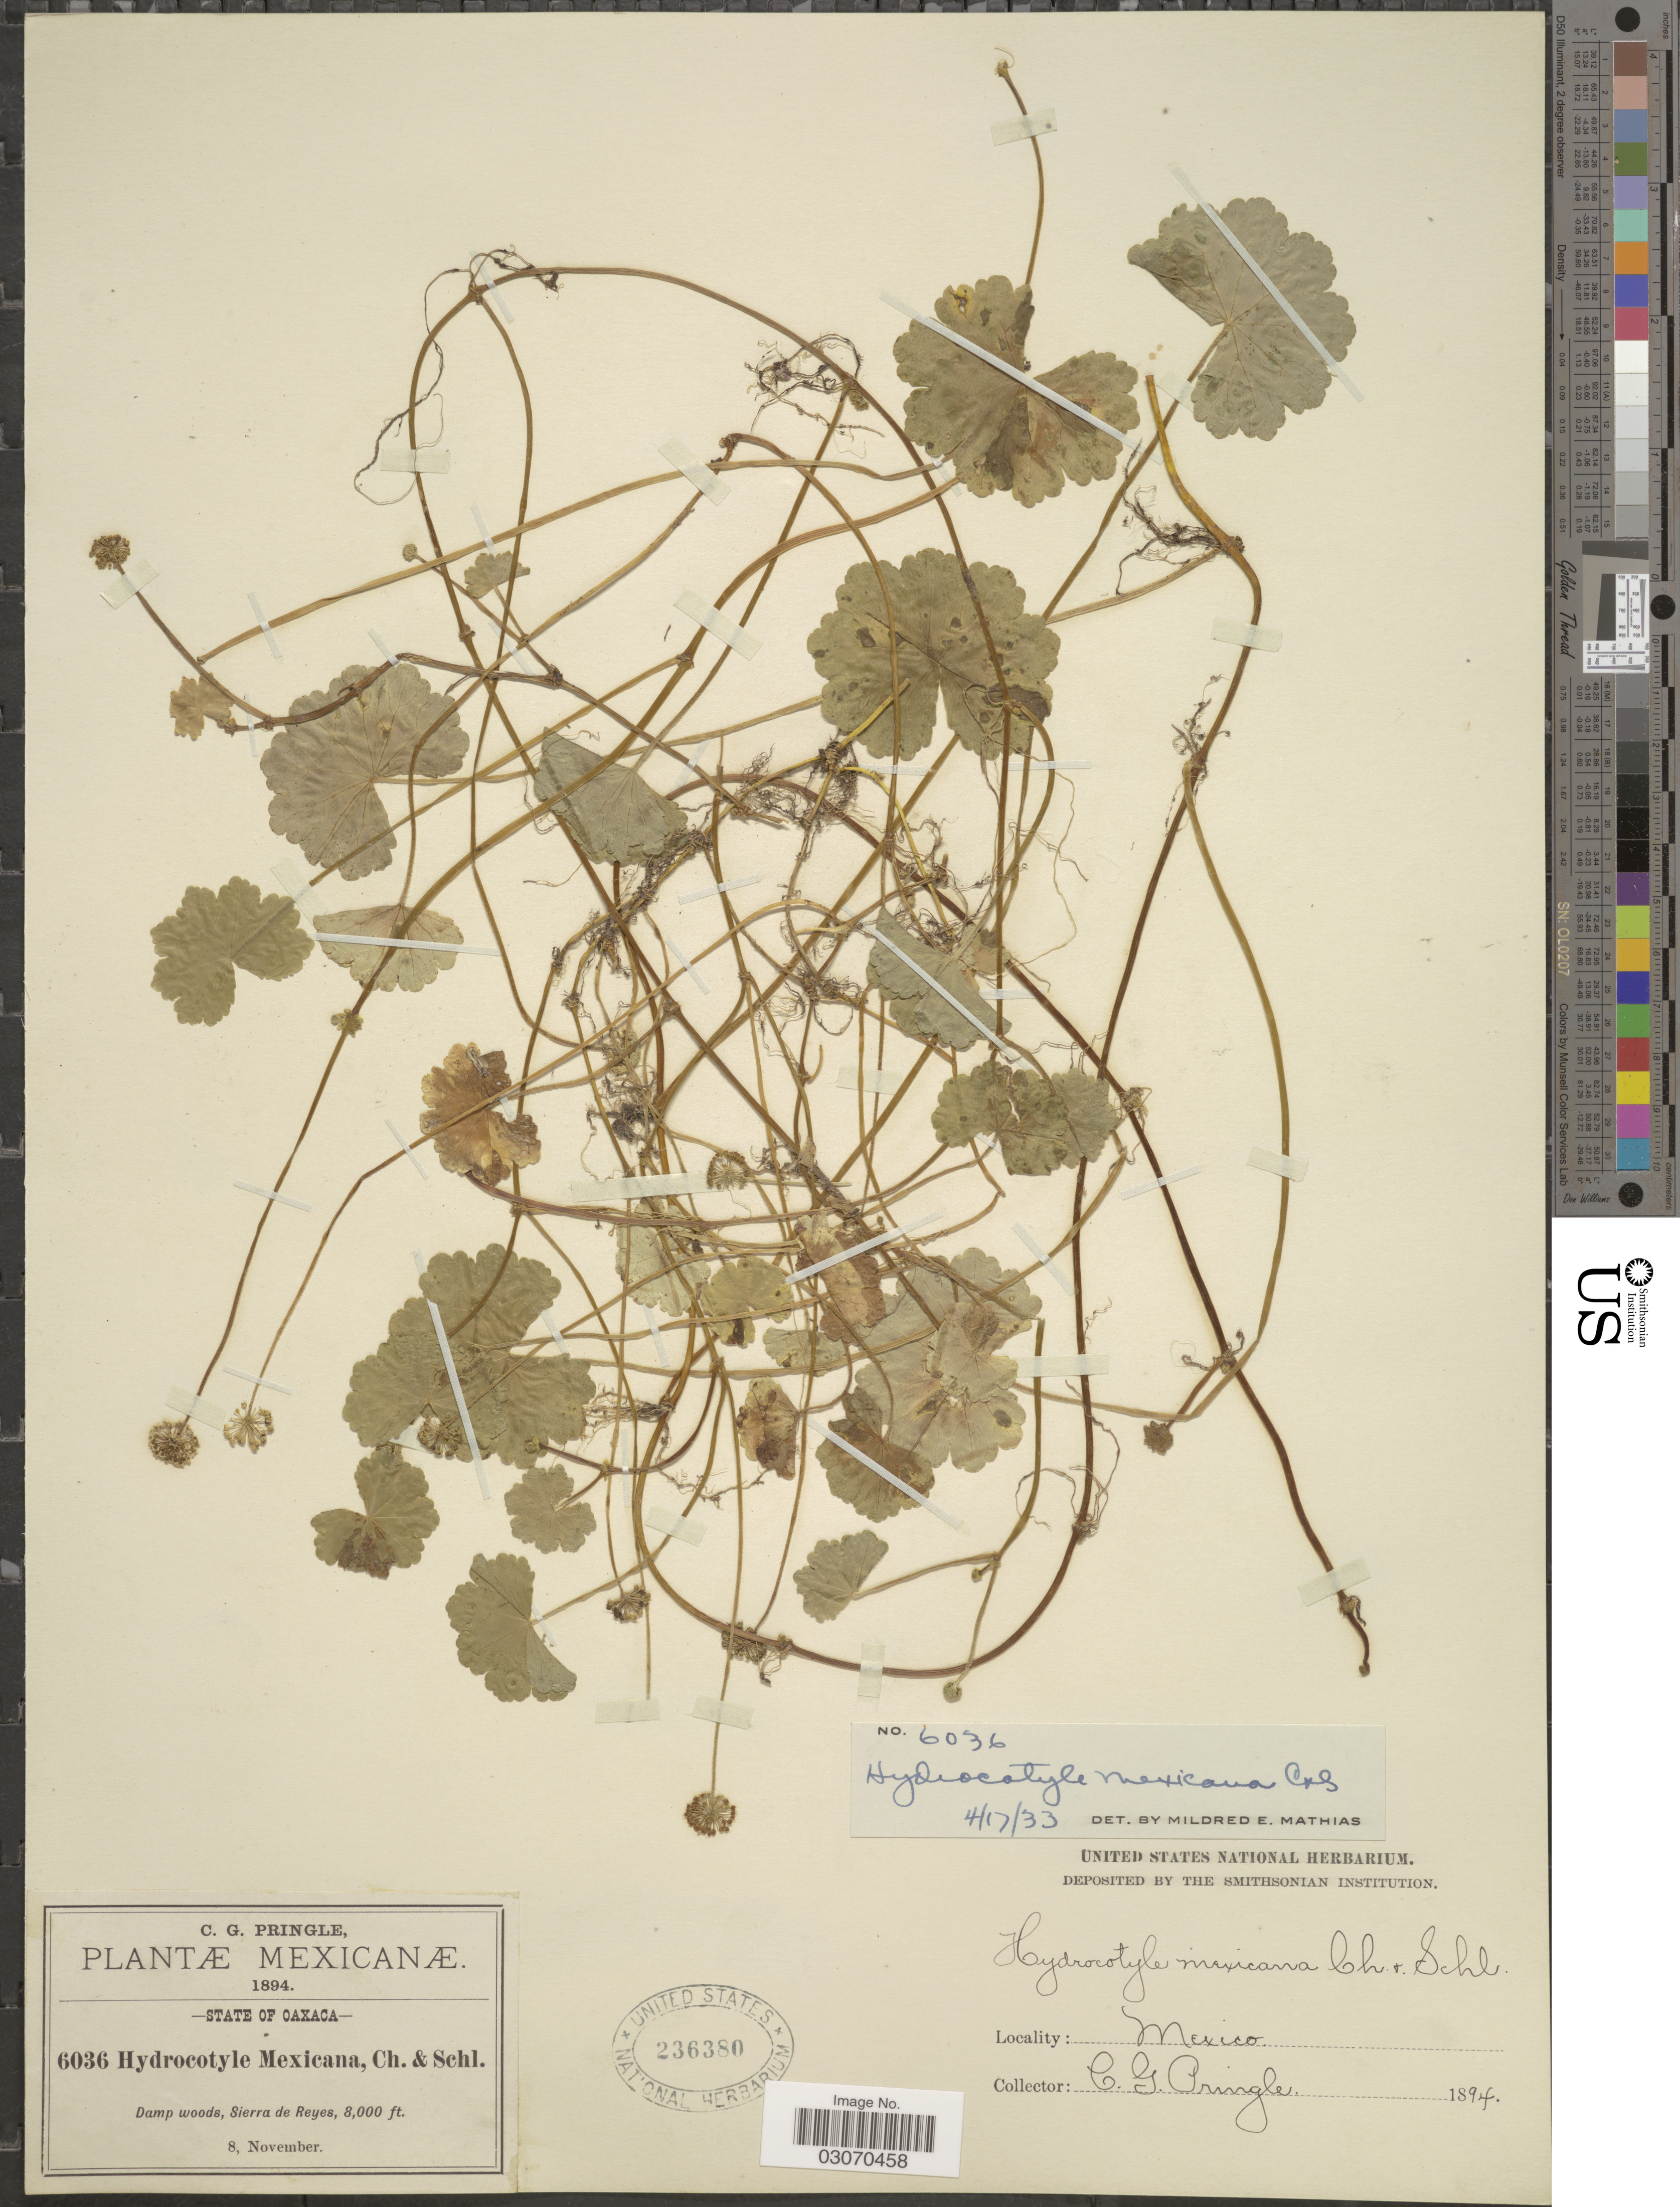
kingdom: Plantae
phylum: Tracheophyta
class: Magnoliopsida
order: Apiales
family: Araliaceae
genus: Hydrocotyle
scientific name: Hydrocotyle mexicana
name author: Schltdl. & Cham.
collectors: C. G. Pringle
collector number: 6036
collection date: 1894-11-08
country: Mexico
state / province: Oaxaca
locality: Damp woods, Sierra de Reyes.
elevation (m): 2438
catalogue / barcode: US 236380